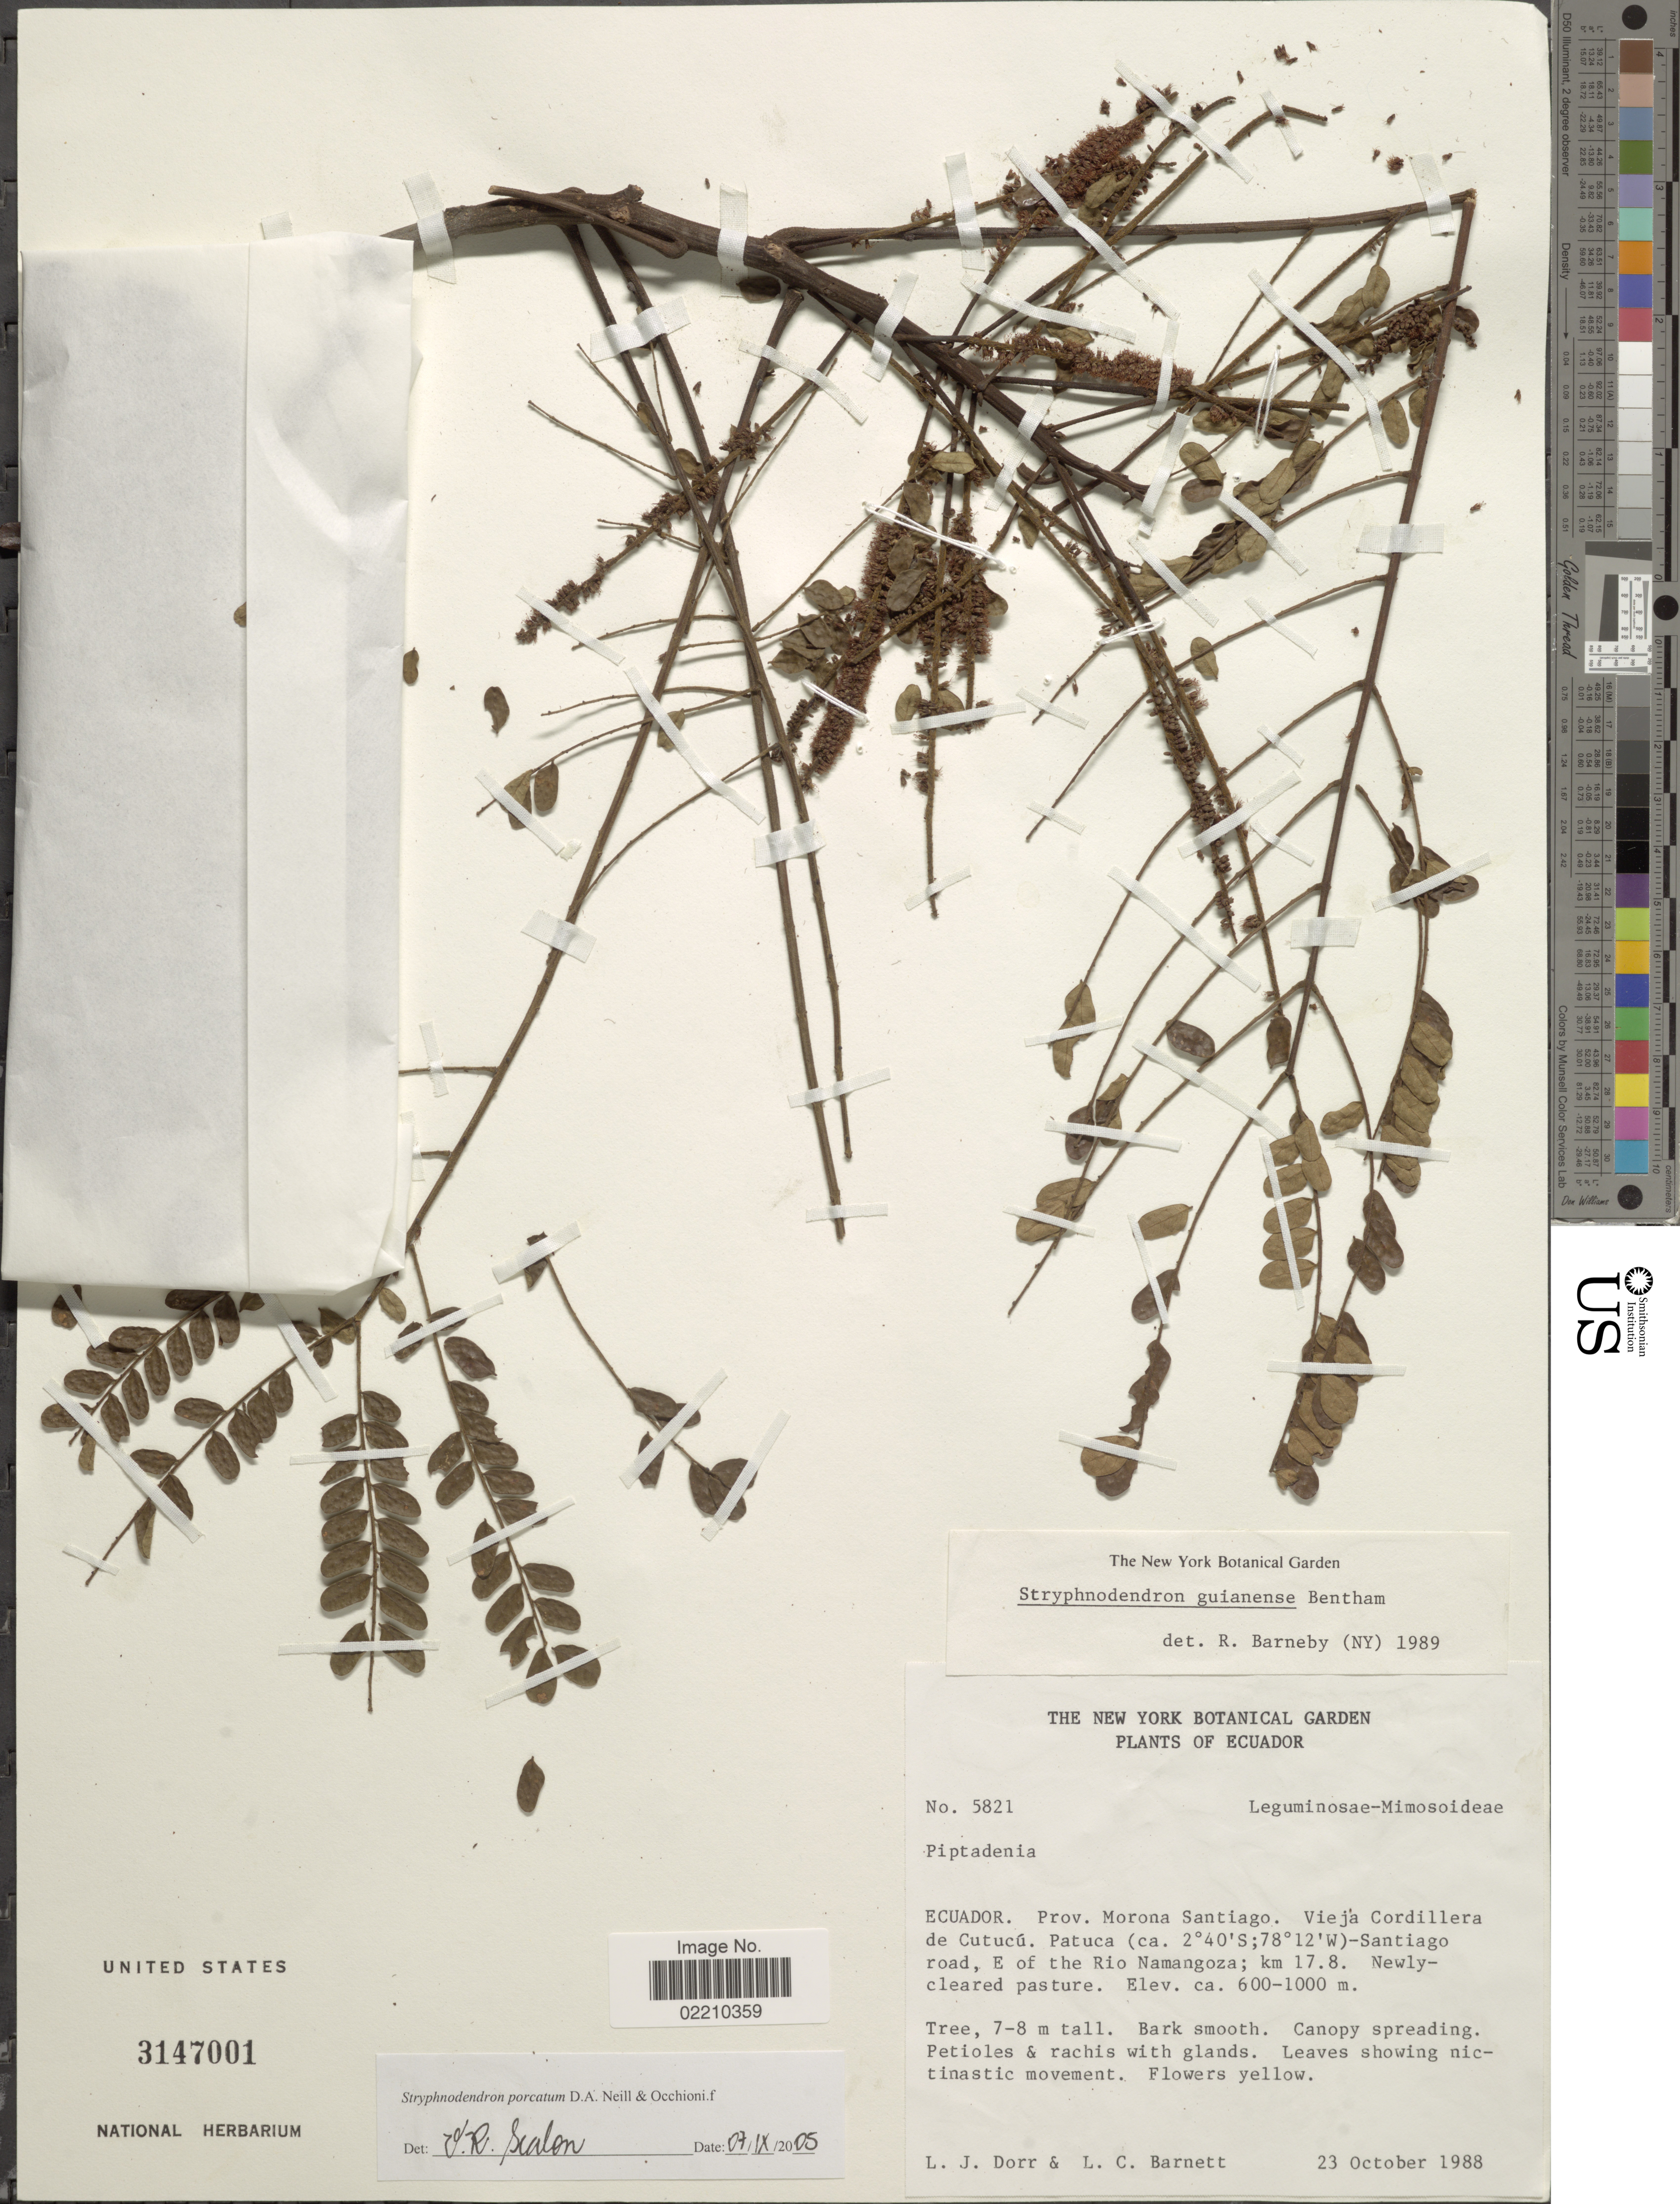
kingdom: Plantae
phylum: Tracheophyta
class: Magnoliopsida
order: Fabales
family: Fabaceae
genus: Stryphnodendron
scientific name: Stryphnodendron porcatum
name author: D.A. Neill & Occhioni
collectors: L. J. Dorr & L. C. Barnett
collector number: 5821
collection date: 1988-10-23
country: Ecuador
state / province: Morona-Santiago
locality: Vieja Cordillera de Cutucú. Patuca-Santiago road, E of the Rio Namangoza; km 17.8. Newlycleared pasture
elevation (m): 600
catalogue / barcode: US 3147001